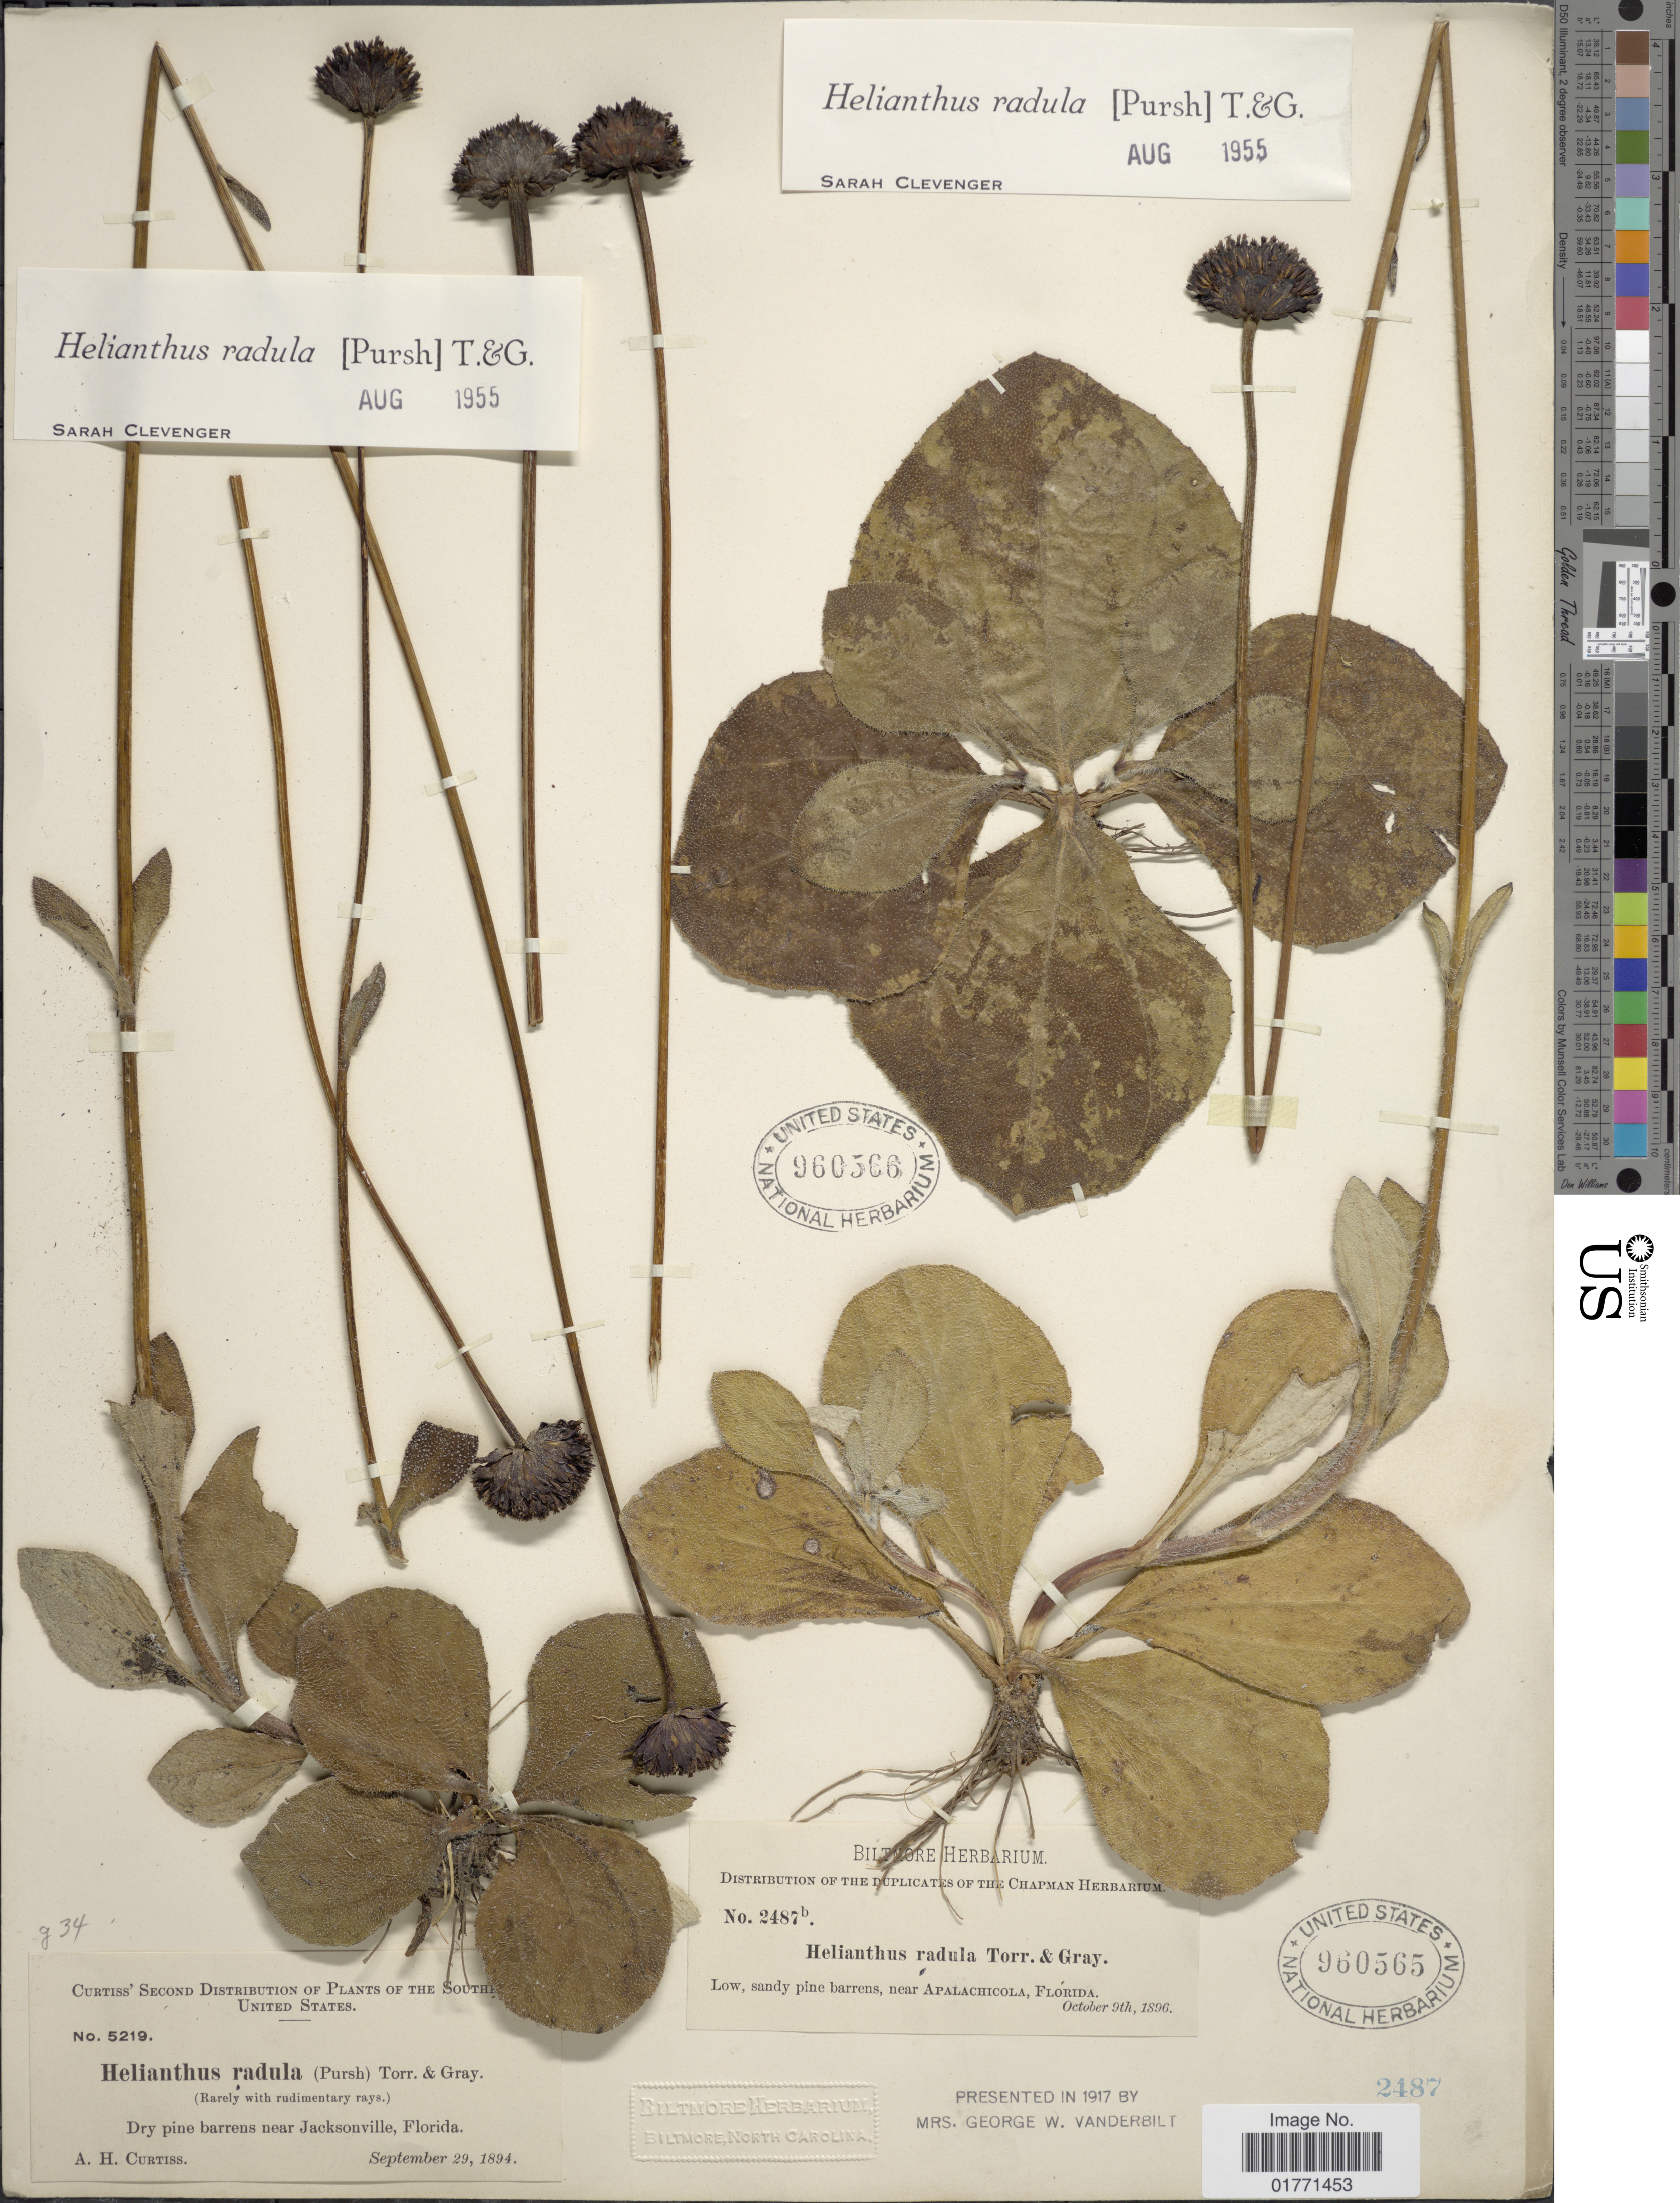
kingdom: Plantae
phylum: Tracheophyta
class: Magnoliopsida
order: Asterales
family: Asteraceae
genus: Helianthus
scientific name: Helianthus radula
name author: (Pursh) Torr. & A. Gray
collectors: ex herb. Biltmore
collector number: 2487b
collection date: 1896-10-09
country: United States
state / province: Florida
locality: Near Apalachicola, Florida.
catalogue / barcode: US 960565